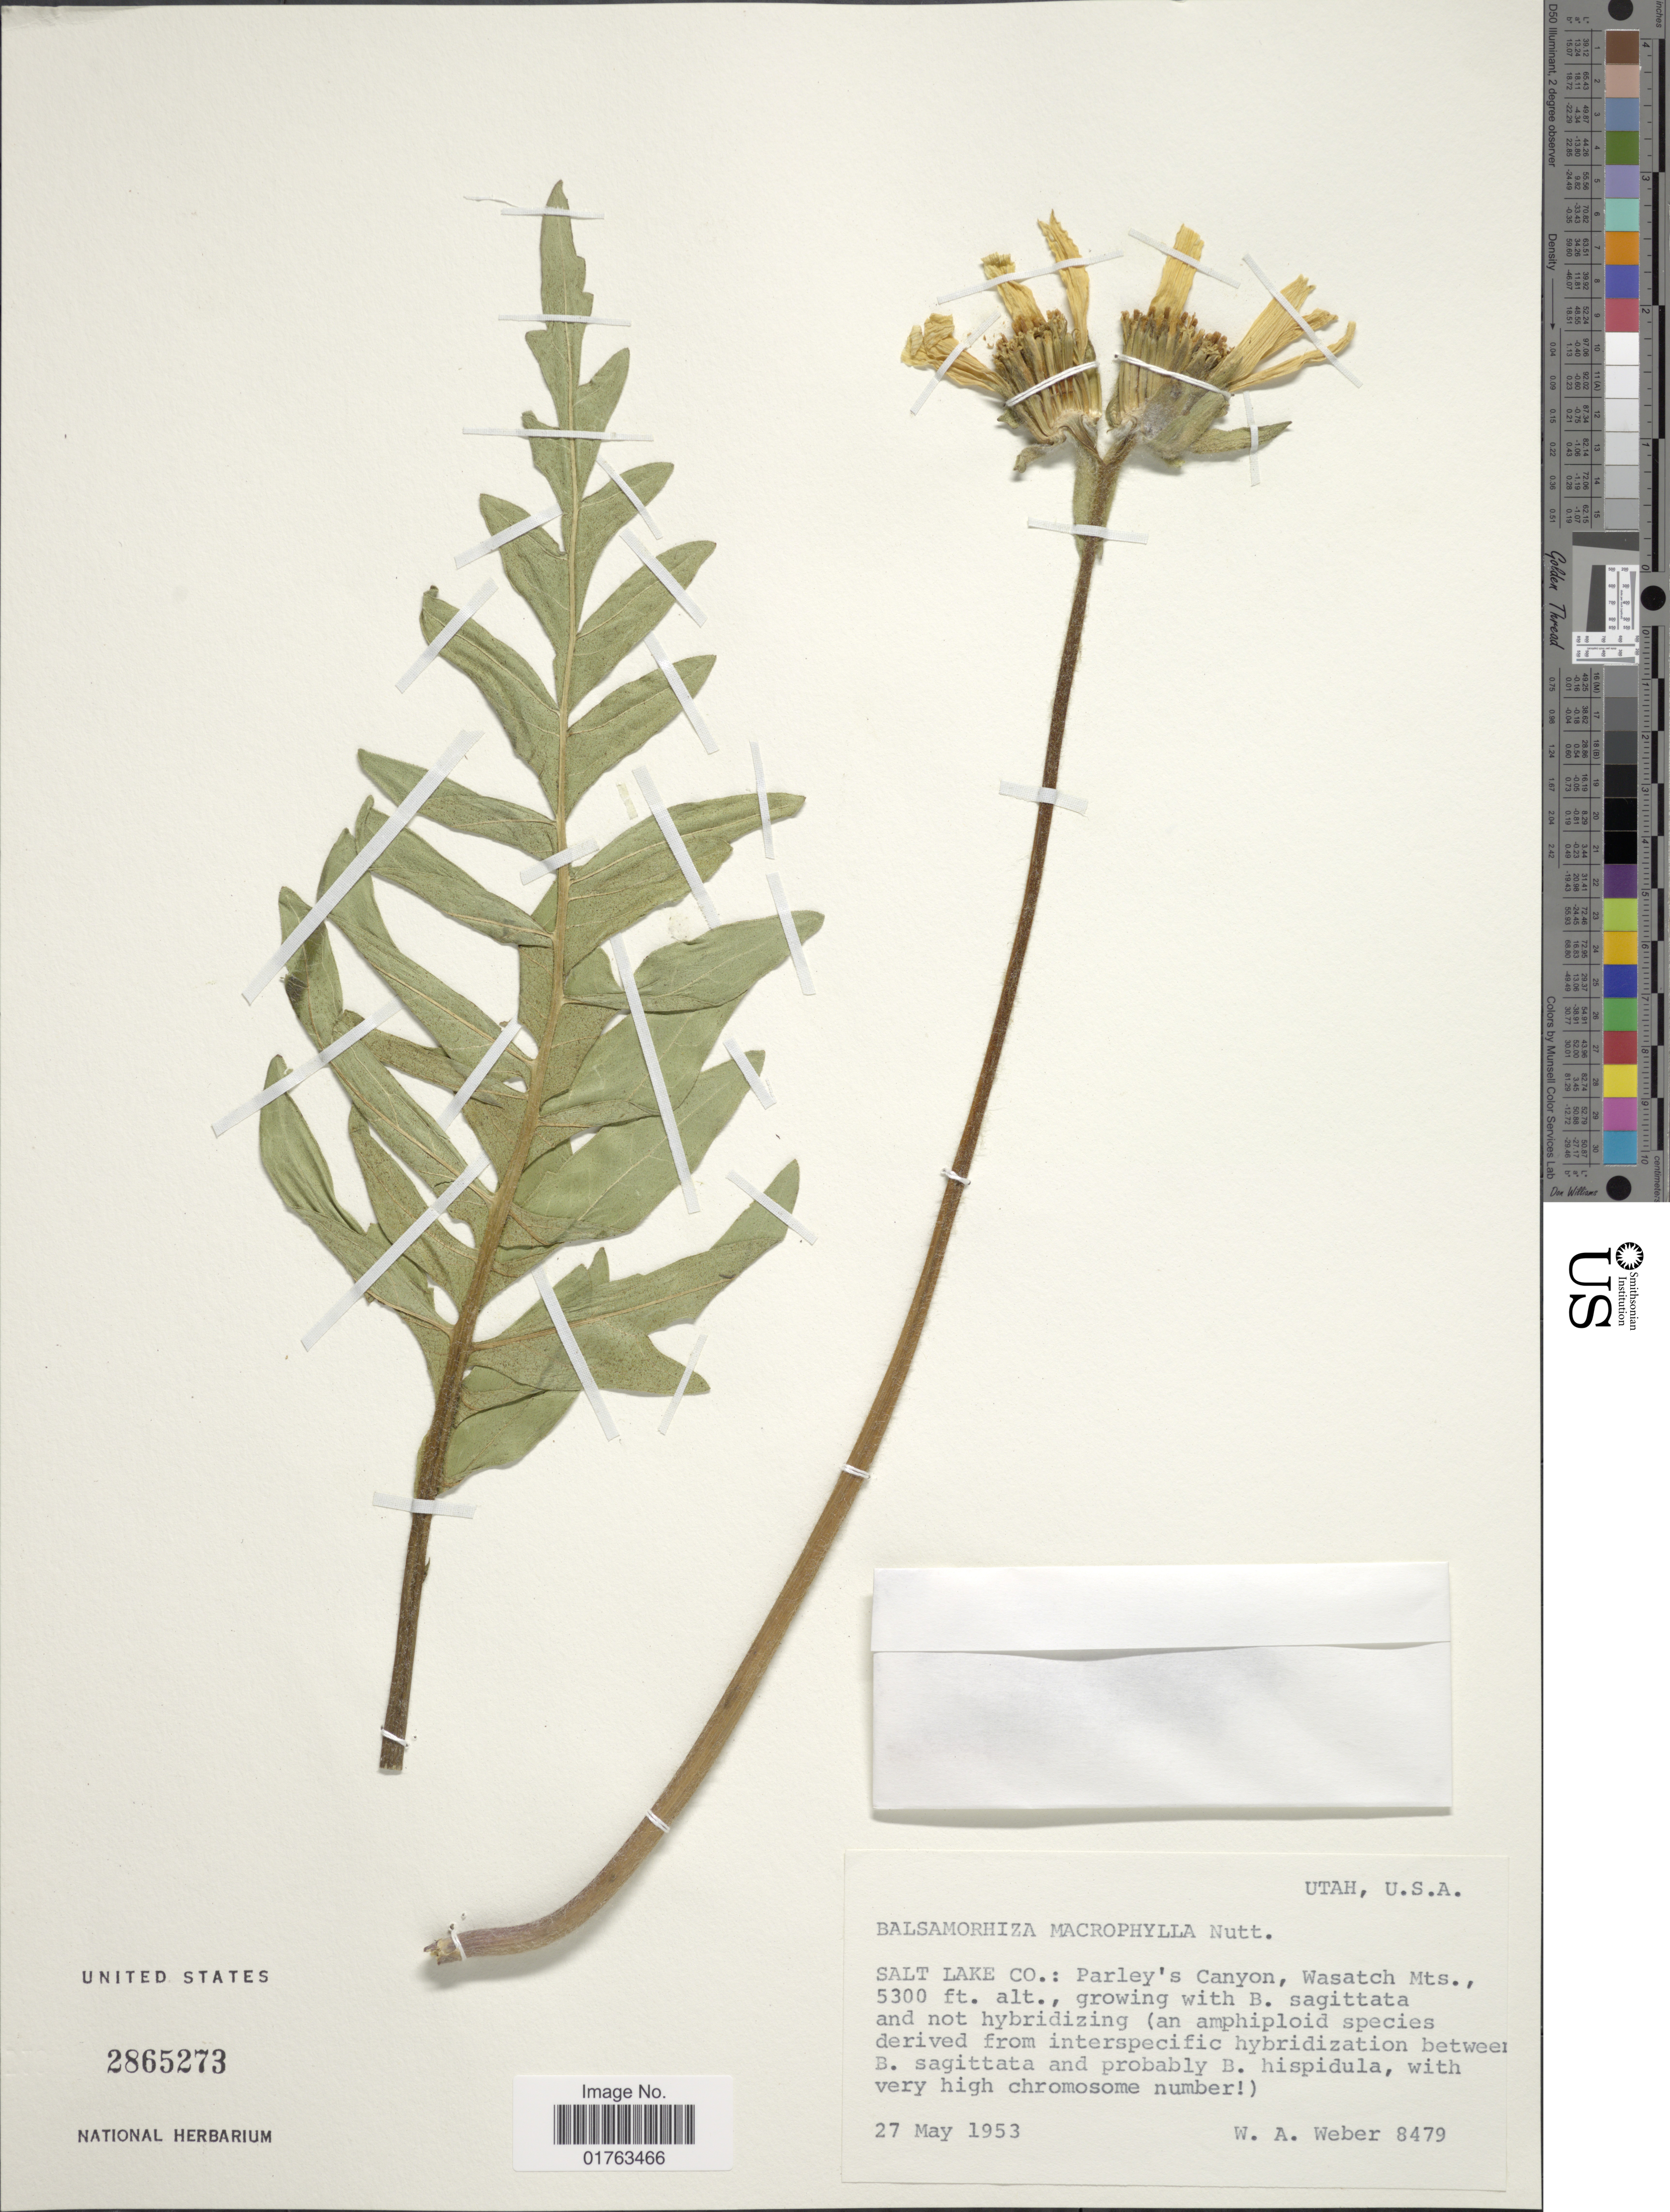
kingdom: Plantae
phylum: Tracheophyta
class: Magnoliopsida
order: Asterales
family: Asteraceae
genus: Balsamorhiza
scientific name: Balsamorhiza macrophylla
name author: Nutt.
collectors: W. A. Weber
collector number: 8479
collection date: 1953-05-27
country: United States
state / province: Utah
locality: Salt Lake Co.: Parley's Canyon, Wasatch Mts.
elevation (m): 1615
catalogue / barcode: US 2865273